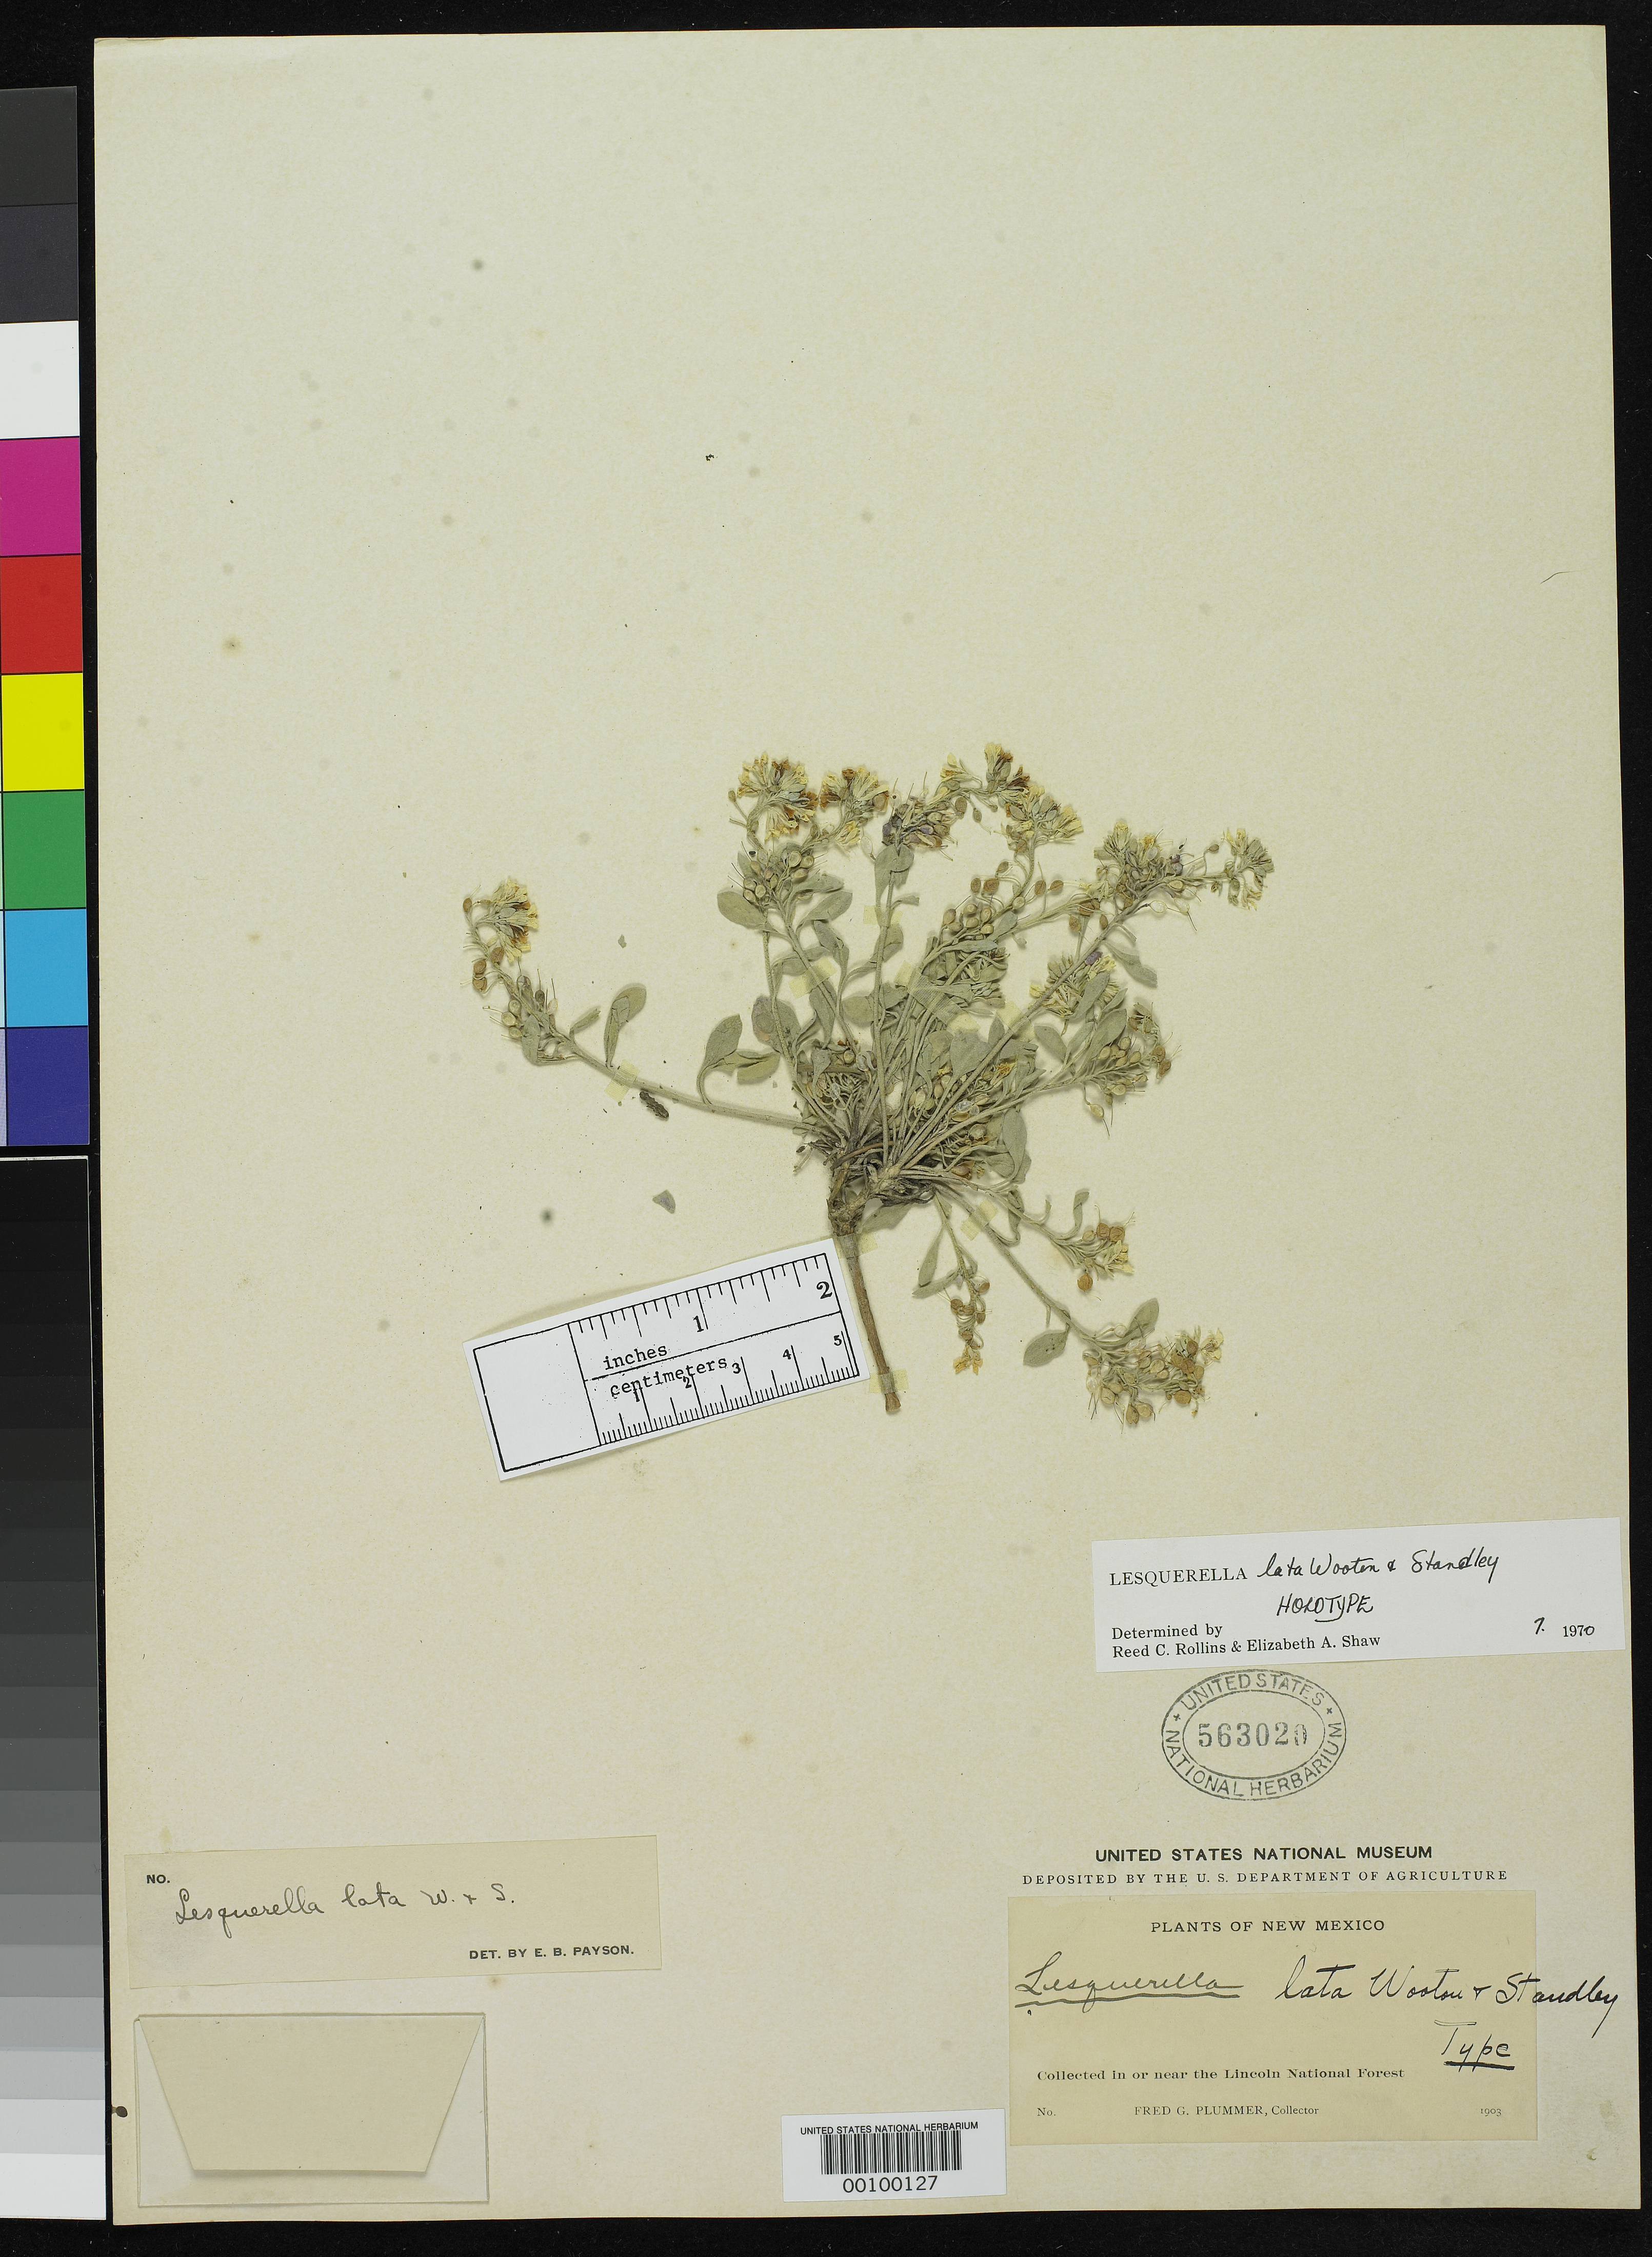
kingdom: Plantae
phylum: Tracheophyta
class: Magnoliopsida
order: Brassicales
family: Brassicaceae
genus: Lesquerella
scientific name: Lesquerella lata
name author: Wooton & Standl.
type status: Holotype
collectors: F. Plummer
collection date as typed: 1903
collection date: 1903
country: United States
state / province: New Mexico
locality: Lincoln National Forest.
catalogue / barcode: US 563020